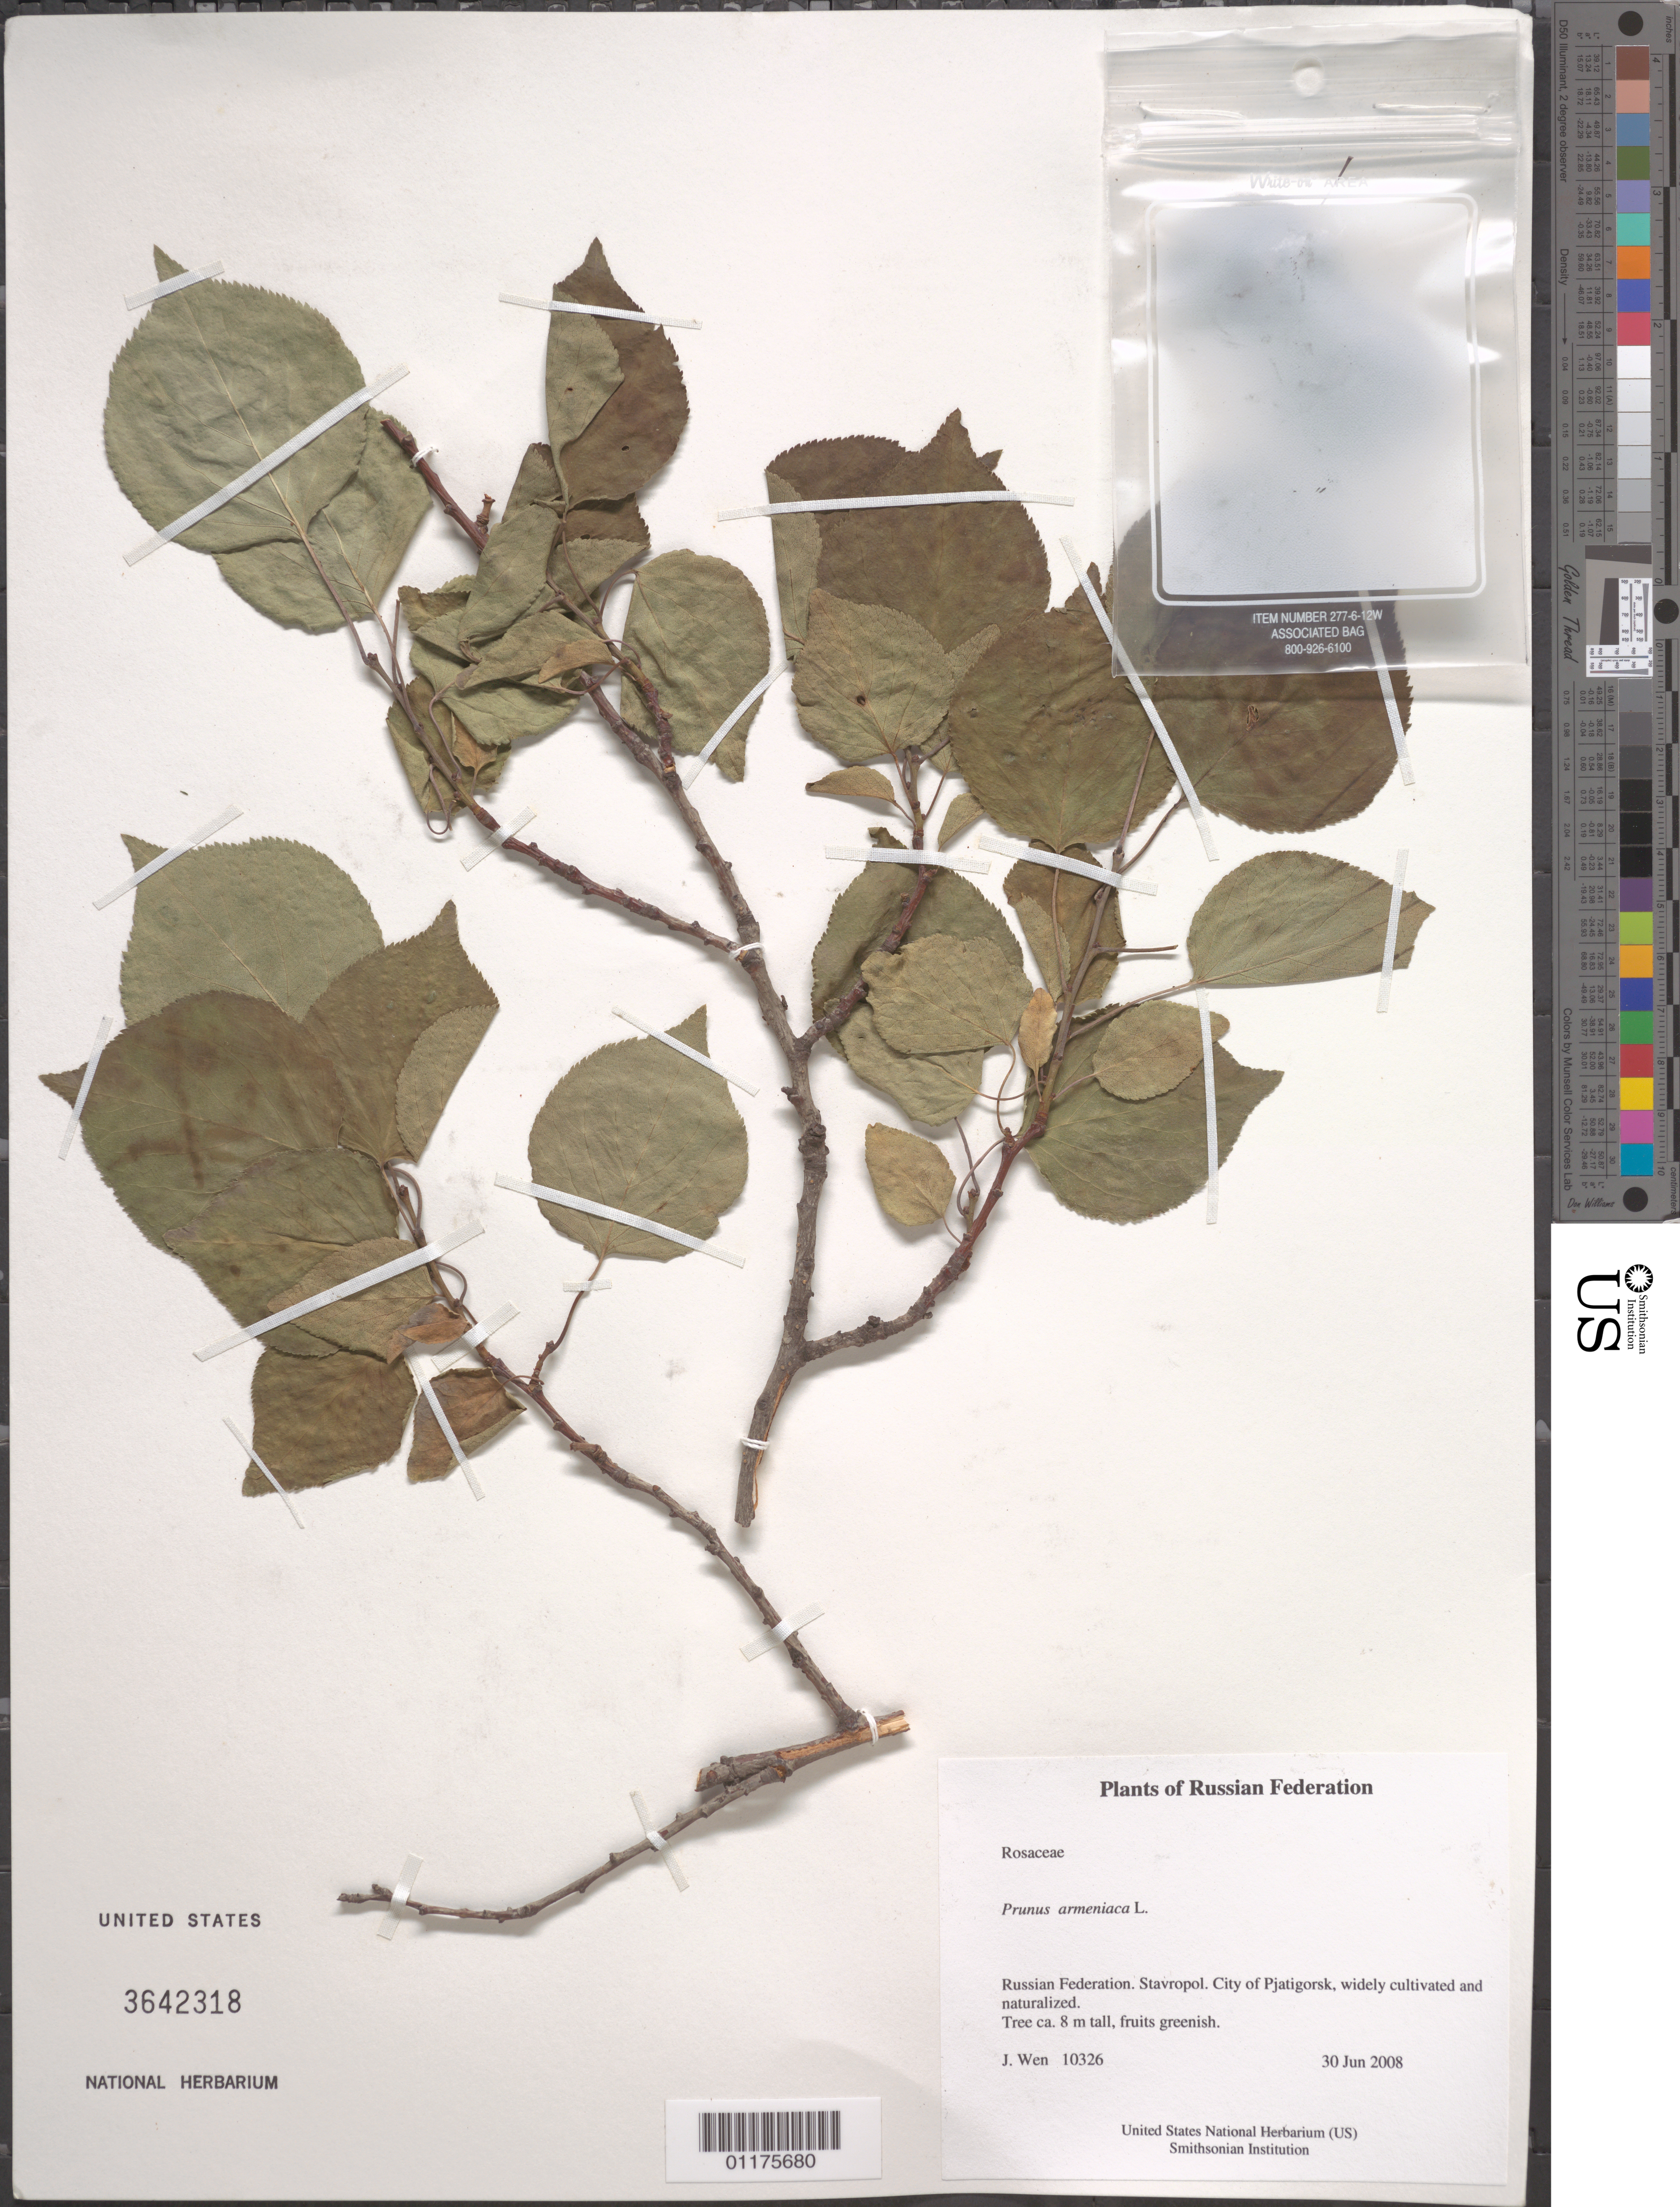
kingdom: Plantae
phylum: Tracheophyta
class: Magnoliopsida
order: Rosales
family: Rosaceae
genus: Prunus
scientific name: Prunus armeniaca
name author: L.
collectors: J. Wen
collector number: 10326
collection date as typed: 30 Jun 2008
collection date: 2008-06-30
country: Russian Federation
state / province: Stavropol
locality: City of Pjatigorsk, widely cultivated and naturalized.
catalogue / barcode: US 3642318